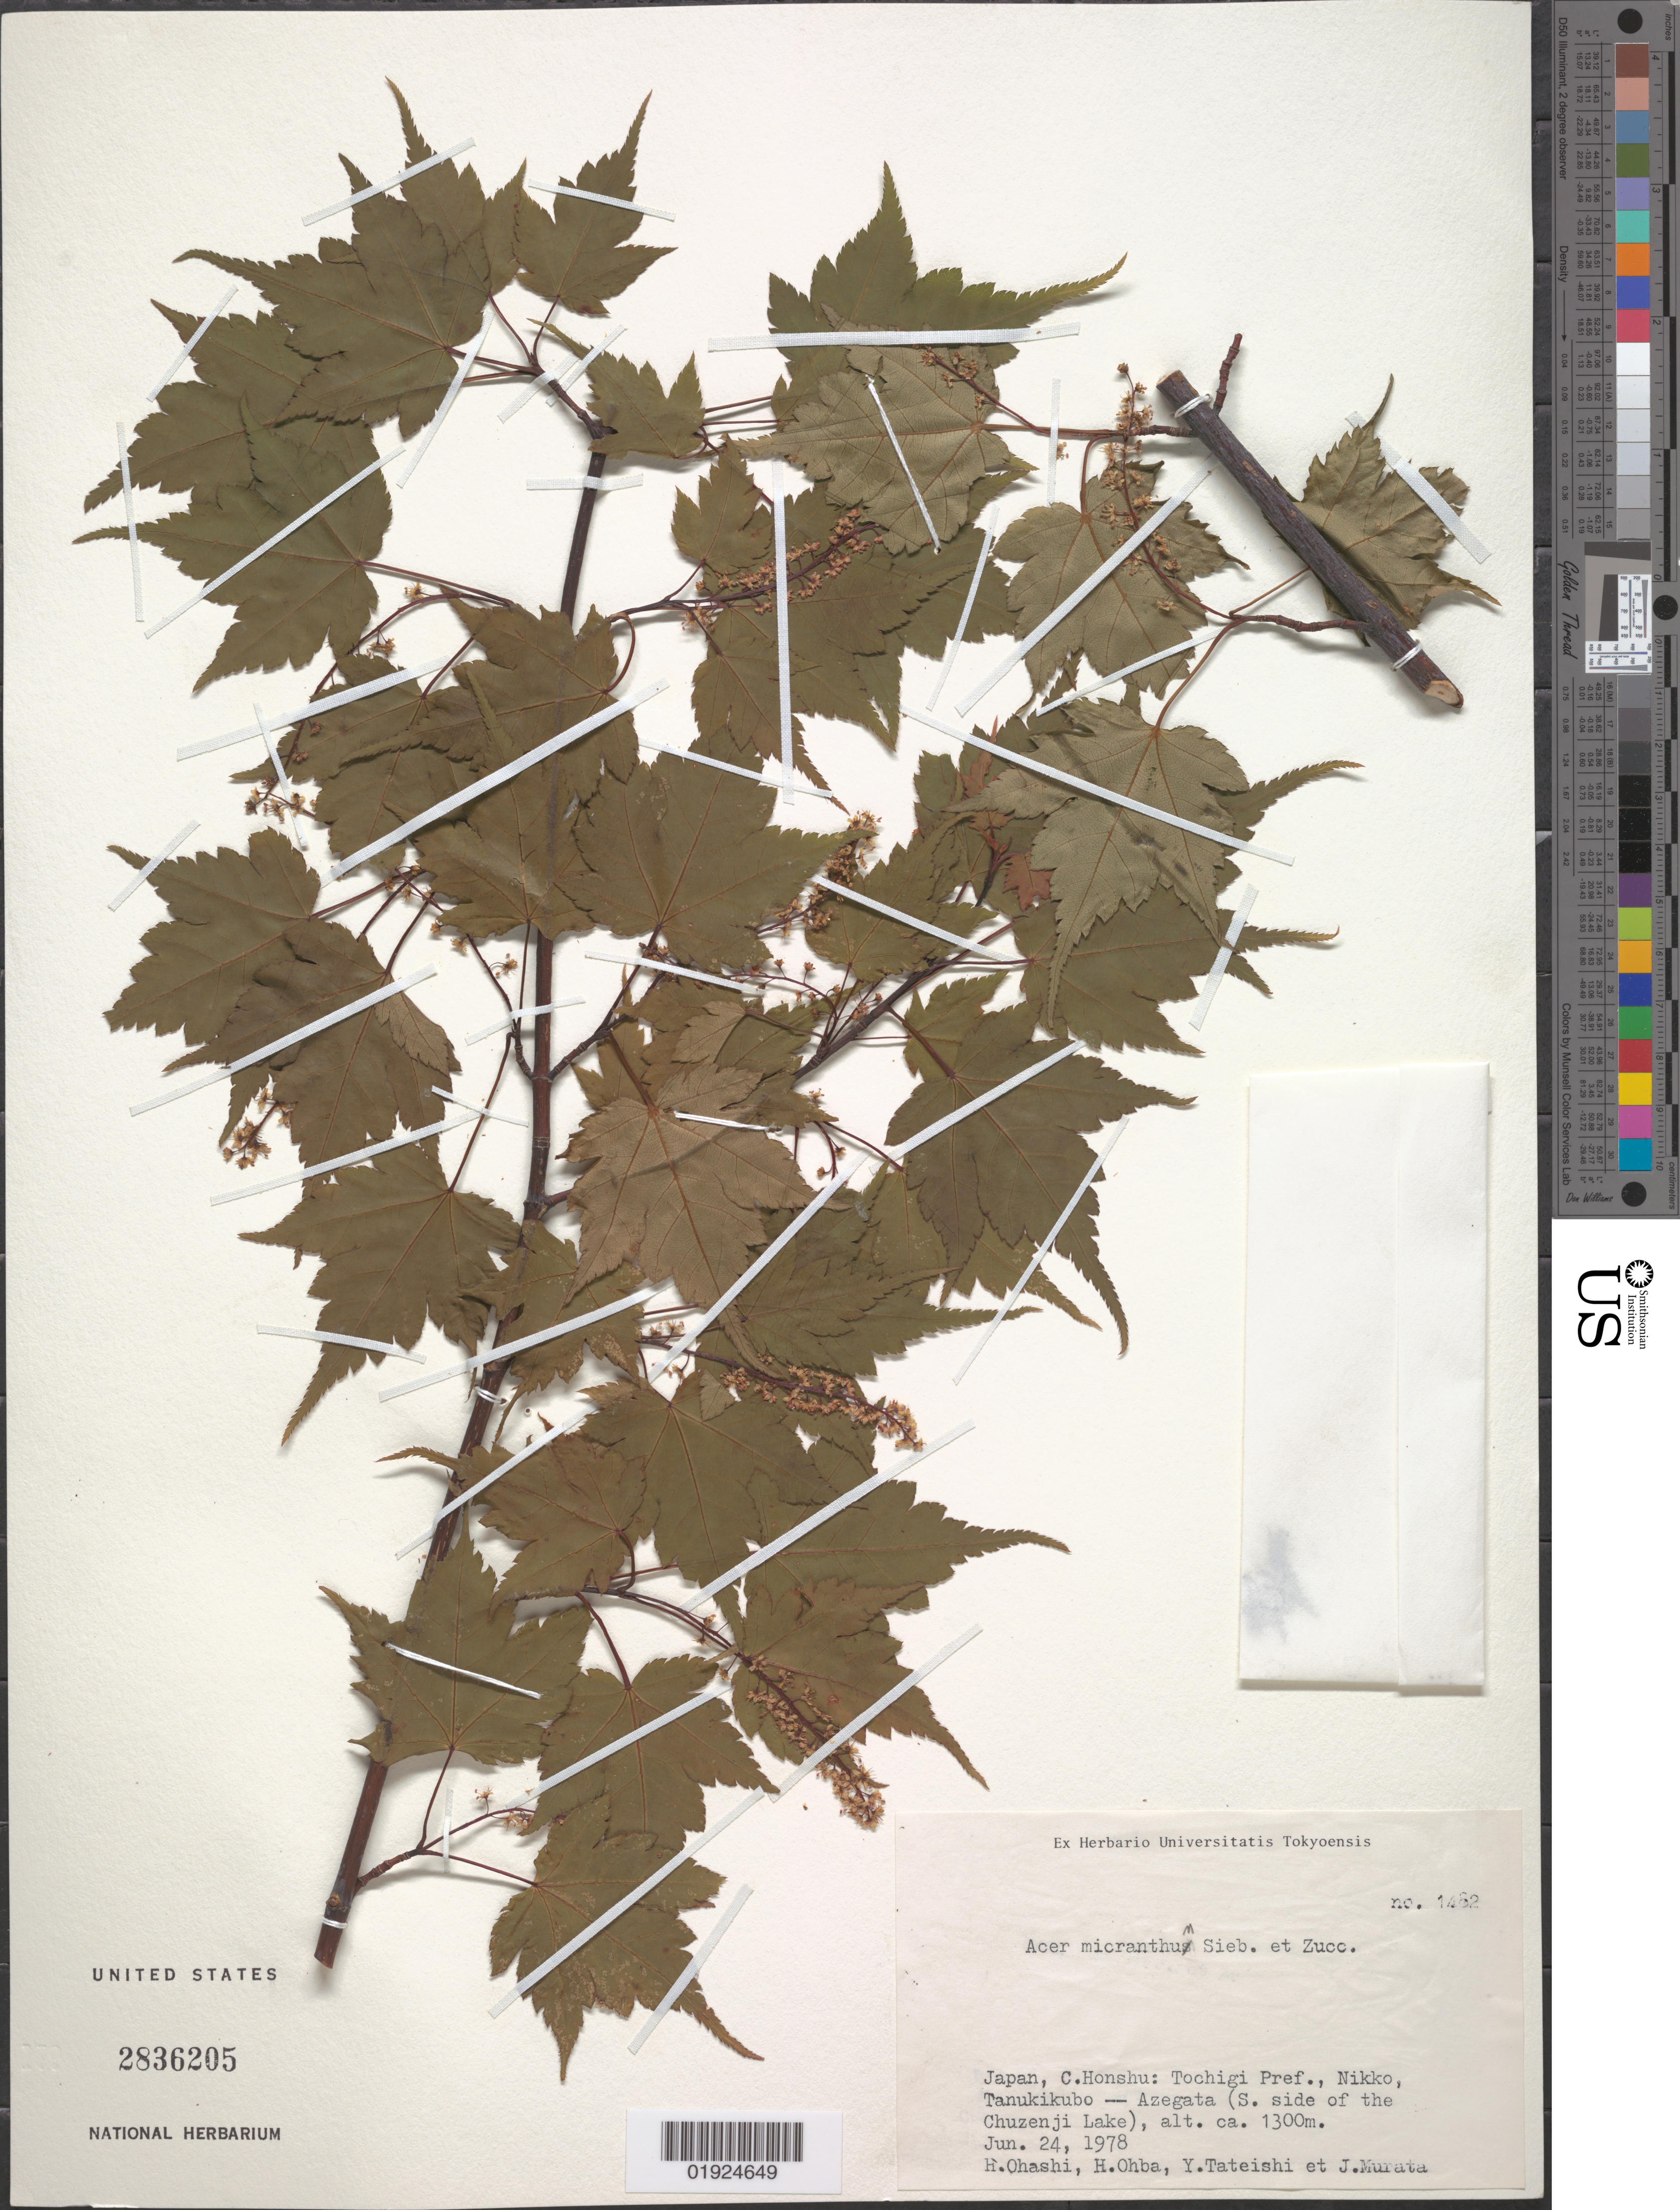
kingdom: Plantae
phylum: Tracheophyta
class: Magnoliopsida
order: Sapindales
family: Sapindaceae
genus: Acer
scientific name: Acer micranthum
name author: Siebold & Zucc.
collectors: H. Ohashi, H. Ohba, Y. Tateishi & J. Murata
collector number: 1482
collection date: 1978-06-24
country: Japan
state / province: Totigi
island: Honshu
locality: Nikko, Tanukikubo - Azegata (S side of the Chuzenji Lake)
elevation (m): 1300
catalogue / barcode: US 2836205